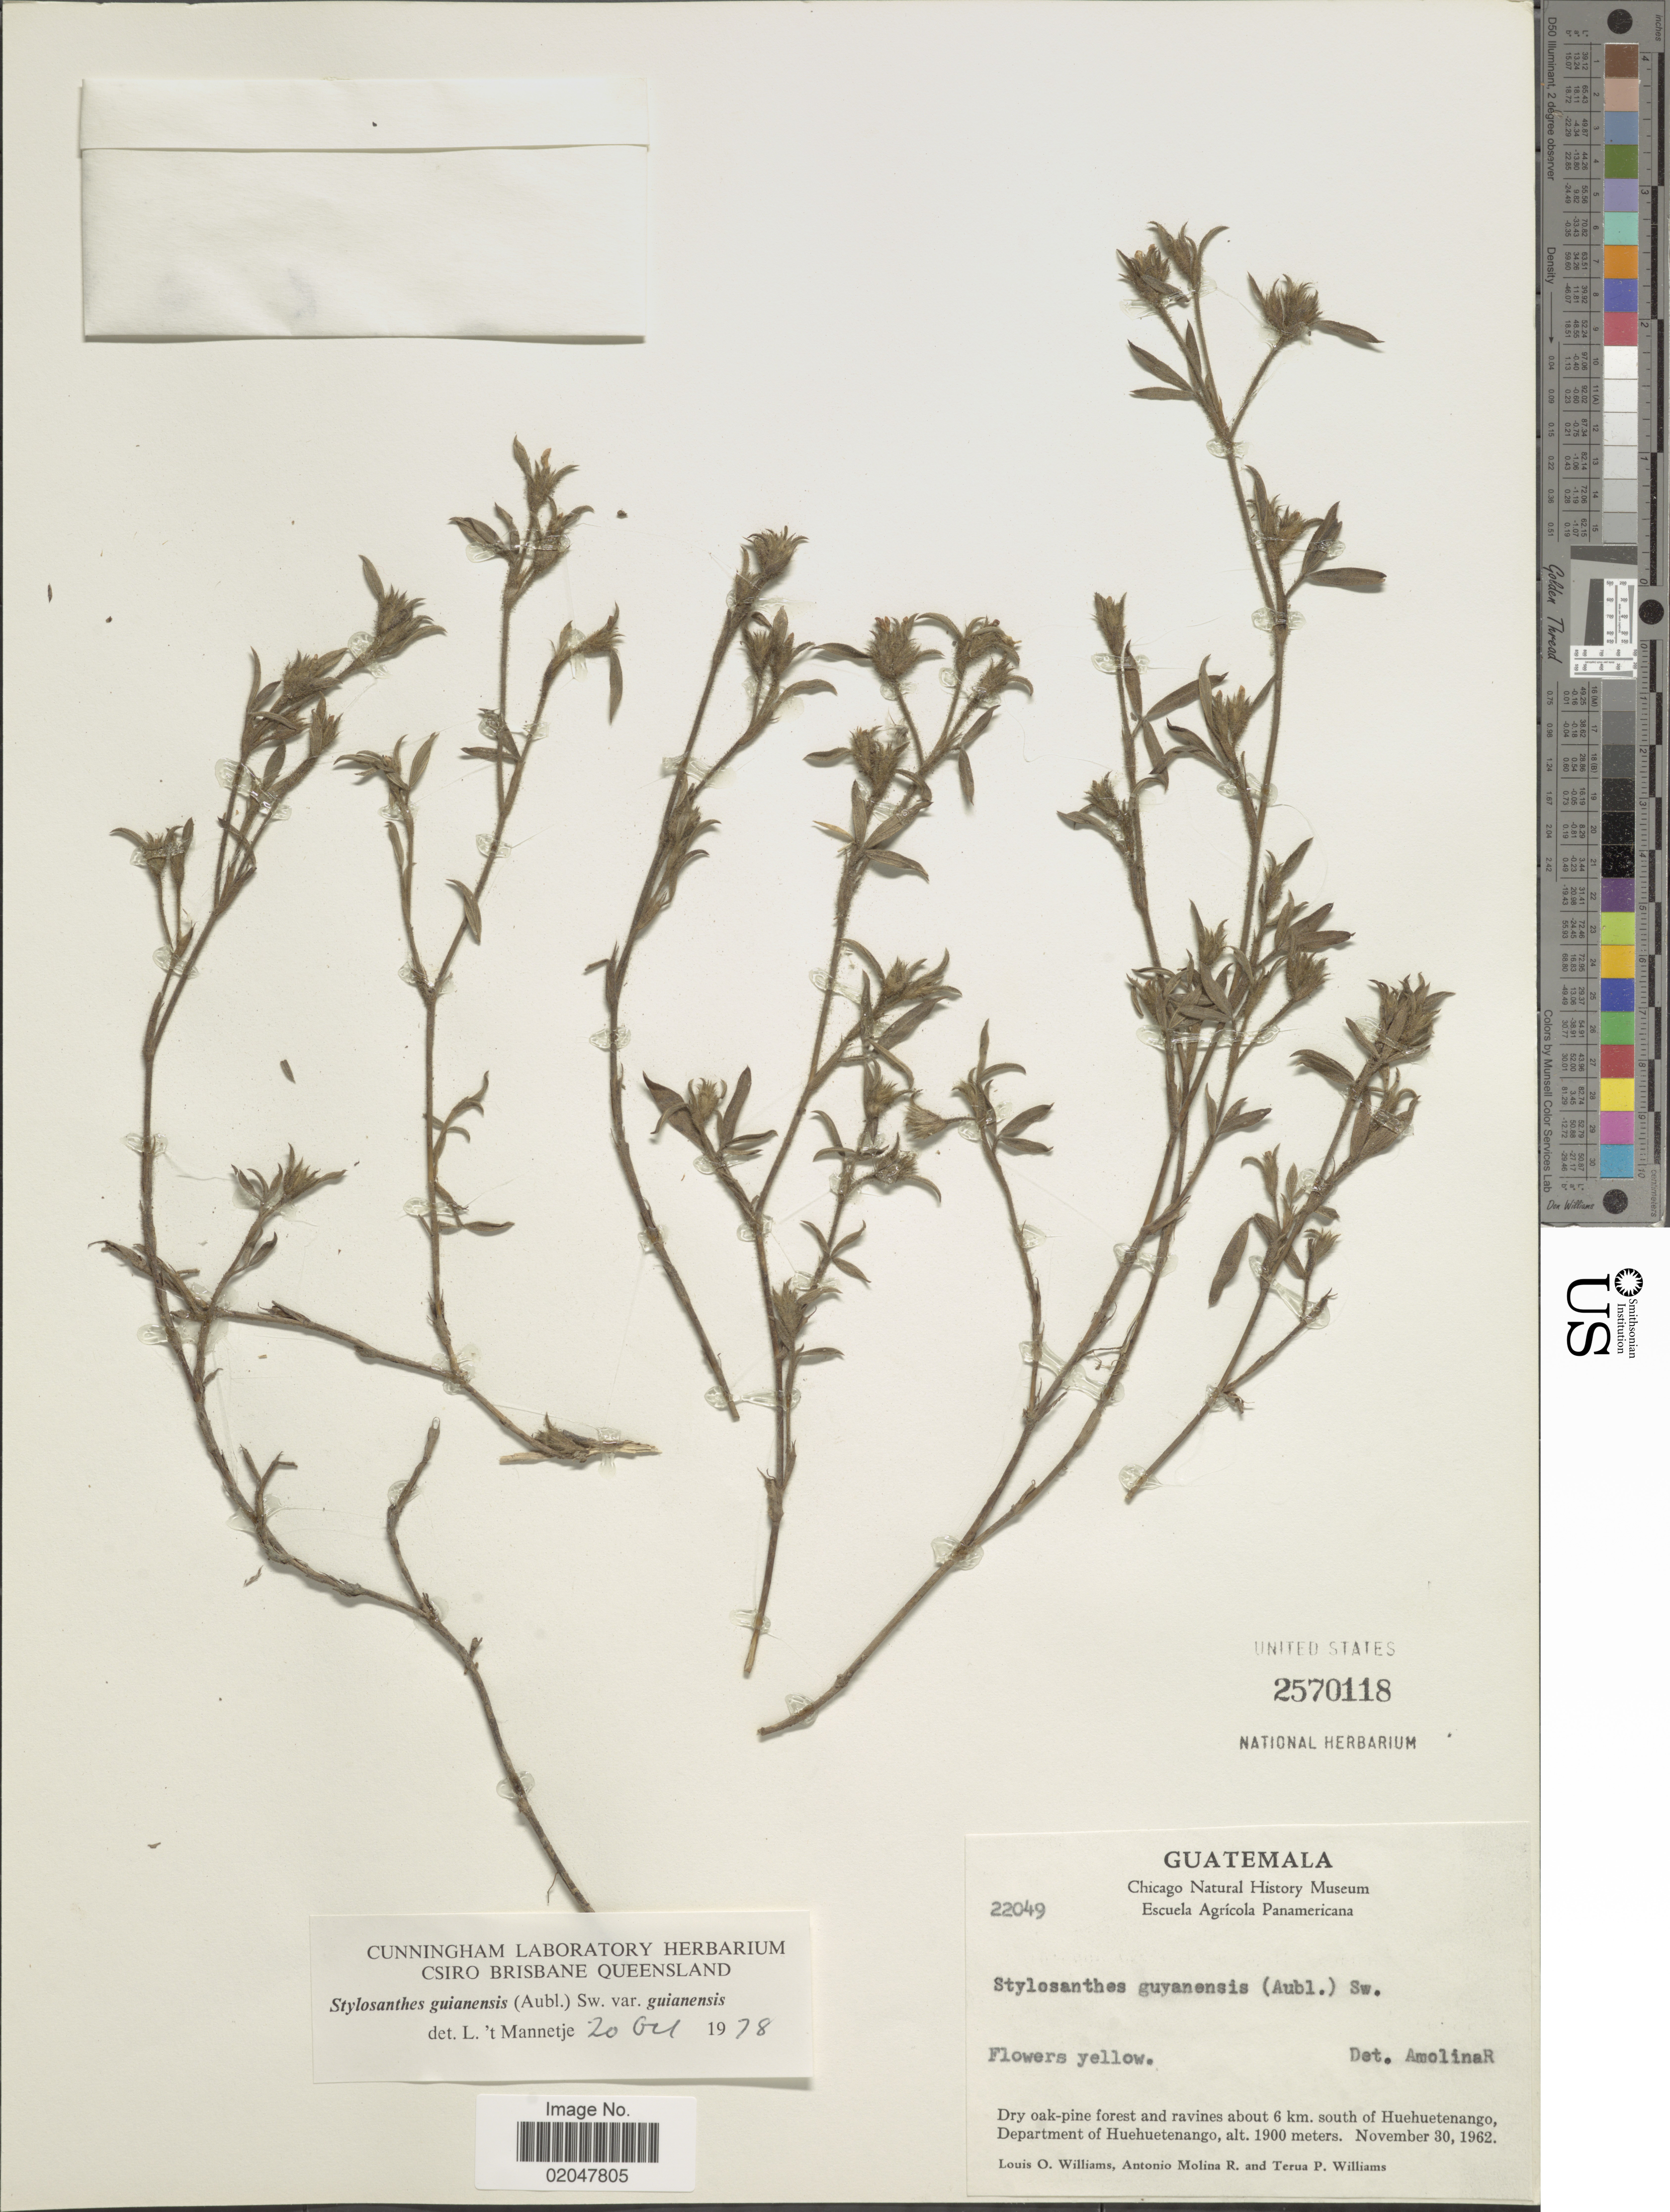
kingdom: Plantae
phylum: Tracheophyta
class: Magnoliopsida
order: Fabales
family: Fabaceae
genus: Stylosanthes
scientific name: Stylosanthes guianensis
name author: (Aubl.) Sw.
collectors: L. O. Williams, A. Molina R. & T. P. Williams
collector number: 22049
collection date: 1962-11-30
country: Guatemala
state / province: Huehuetenango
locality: Dry oak-pine forest and ravines about 6 km. south of Huehuetenango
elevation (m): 1900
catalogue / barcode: US 2570118